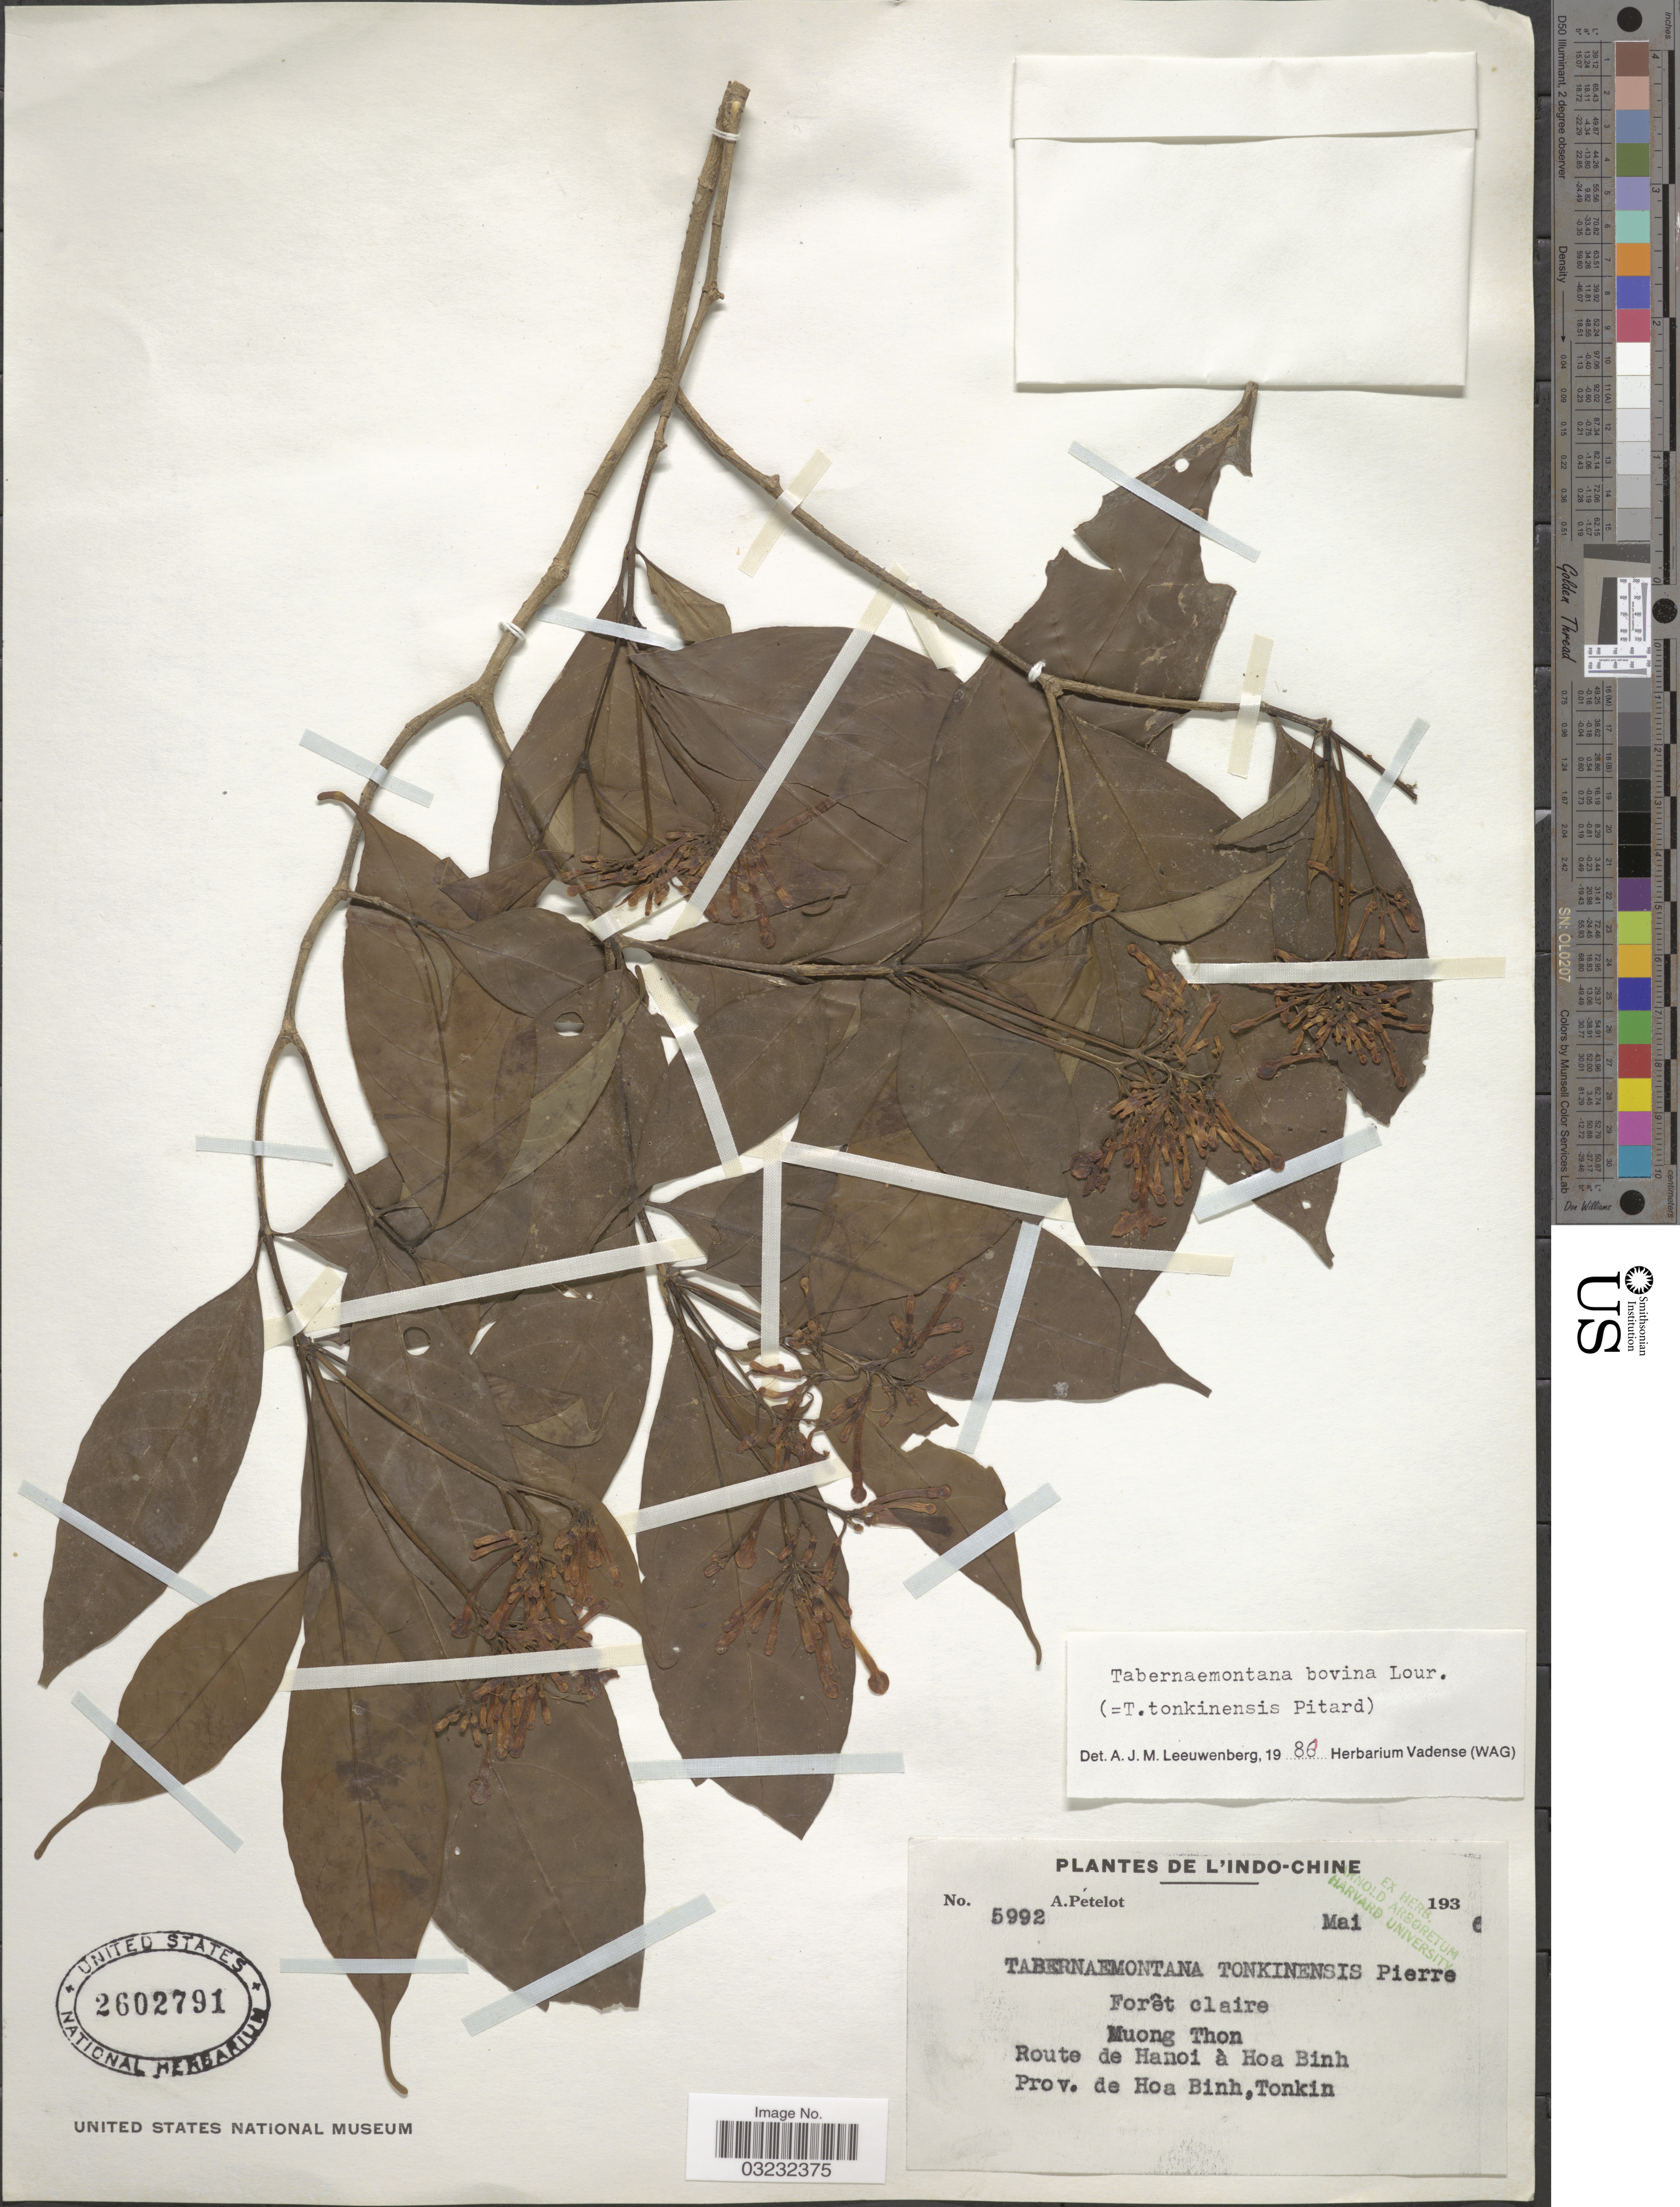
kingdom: Plantae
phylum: Tracheophyta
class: Magnoliopsida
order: Gentianales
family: Apocynaceae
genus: Tabernaemontana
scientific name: Tabernaemontana bovina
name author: Lour.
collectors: A. Petelot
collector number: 5992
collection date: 1936-05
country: Vietnam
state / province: Hoa Binh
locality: L'Indo-Chine, Muong Thon, Route de Hanoi à Hoa Binh. Prov. de Hoa Binh, Tonkin.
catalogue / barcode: US 2602791